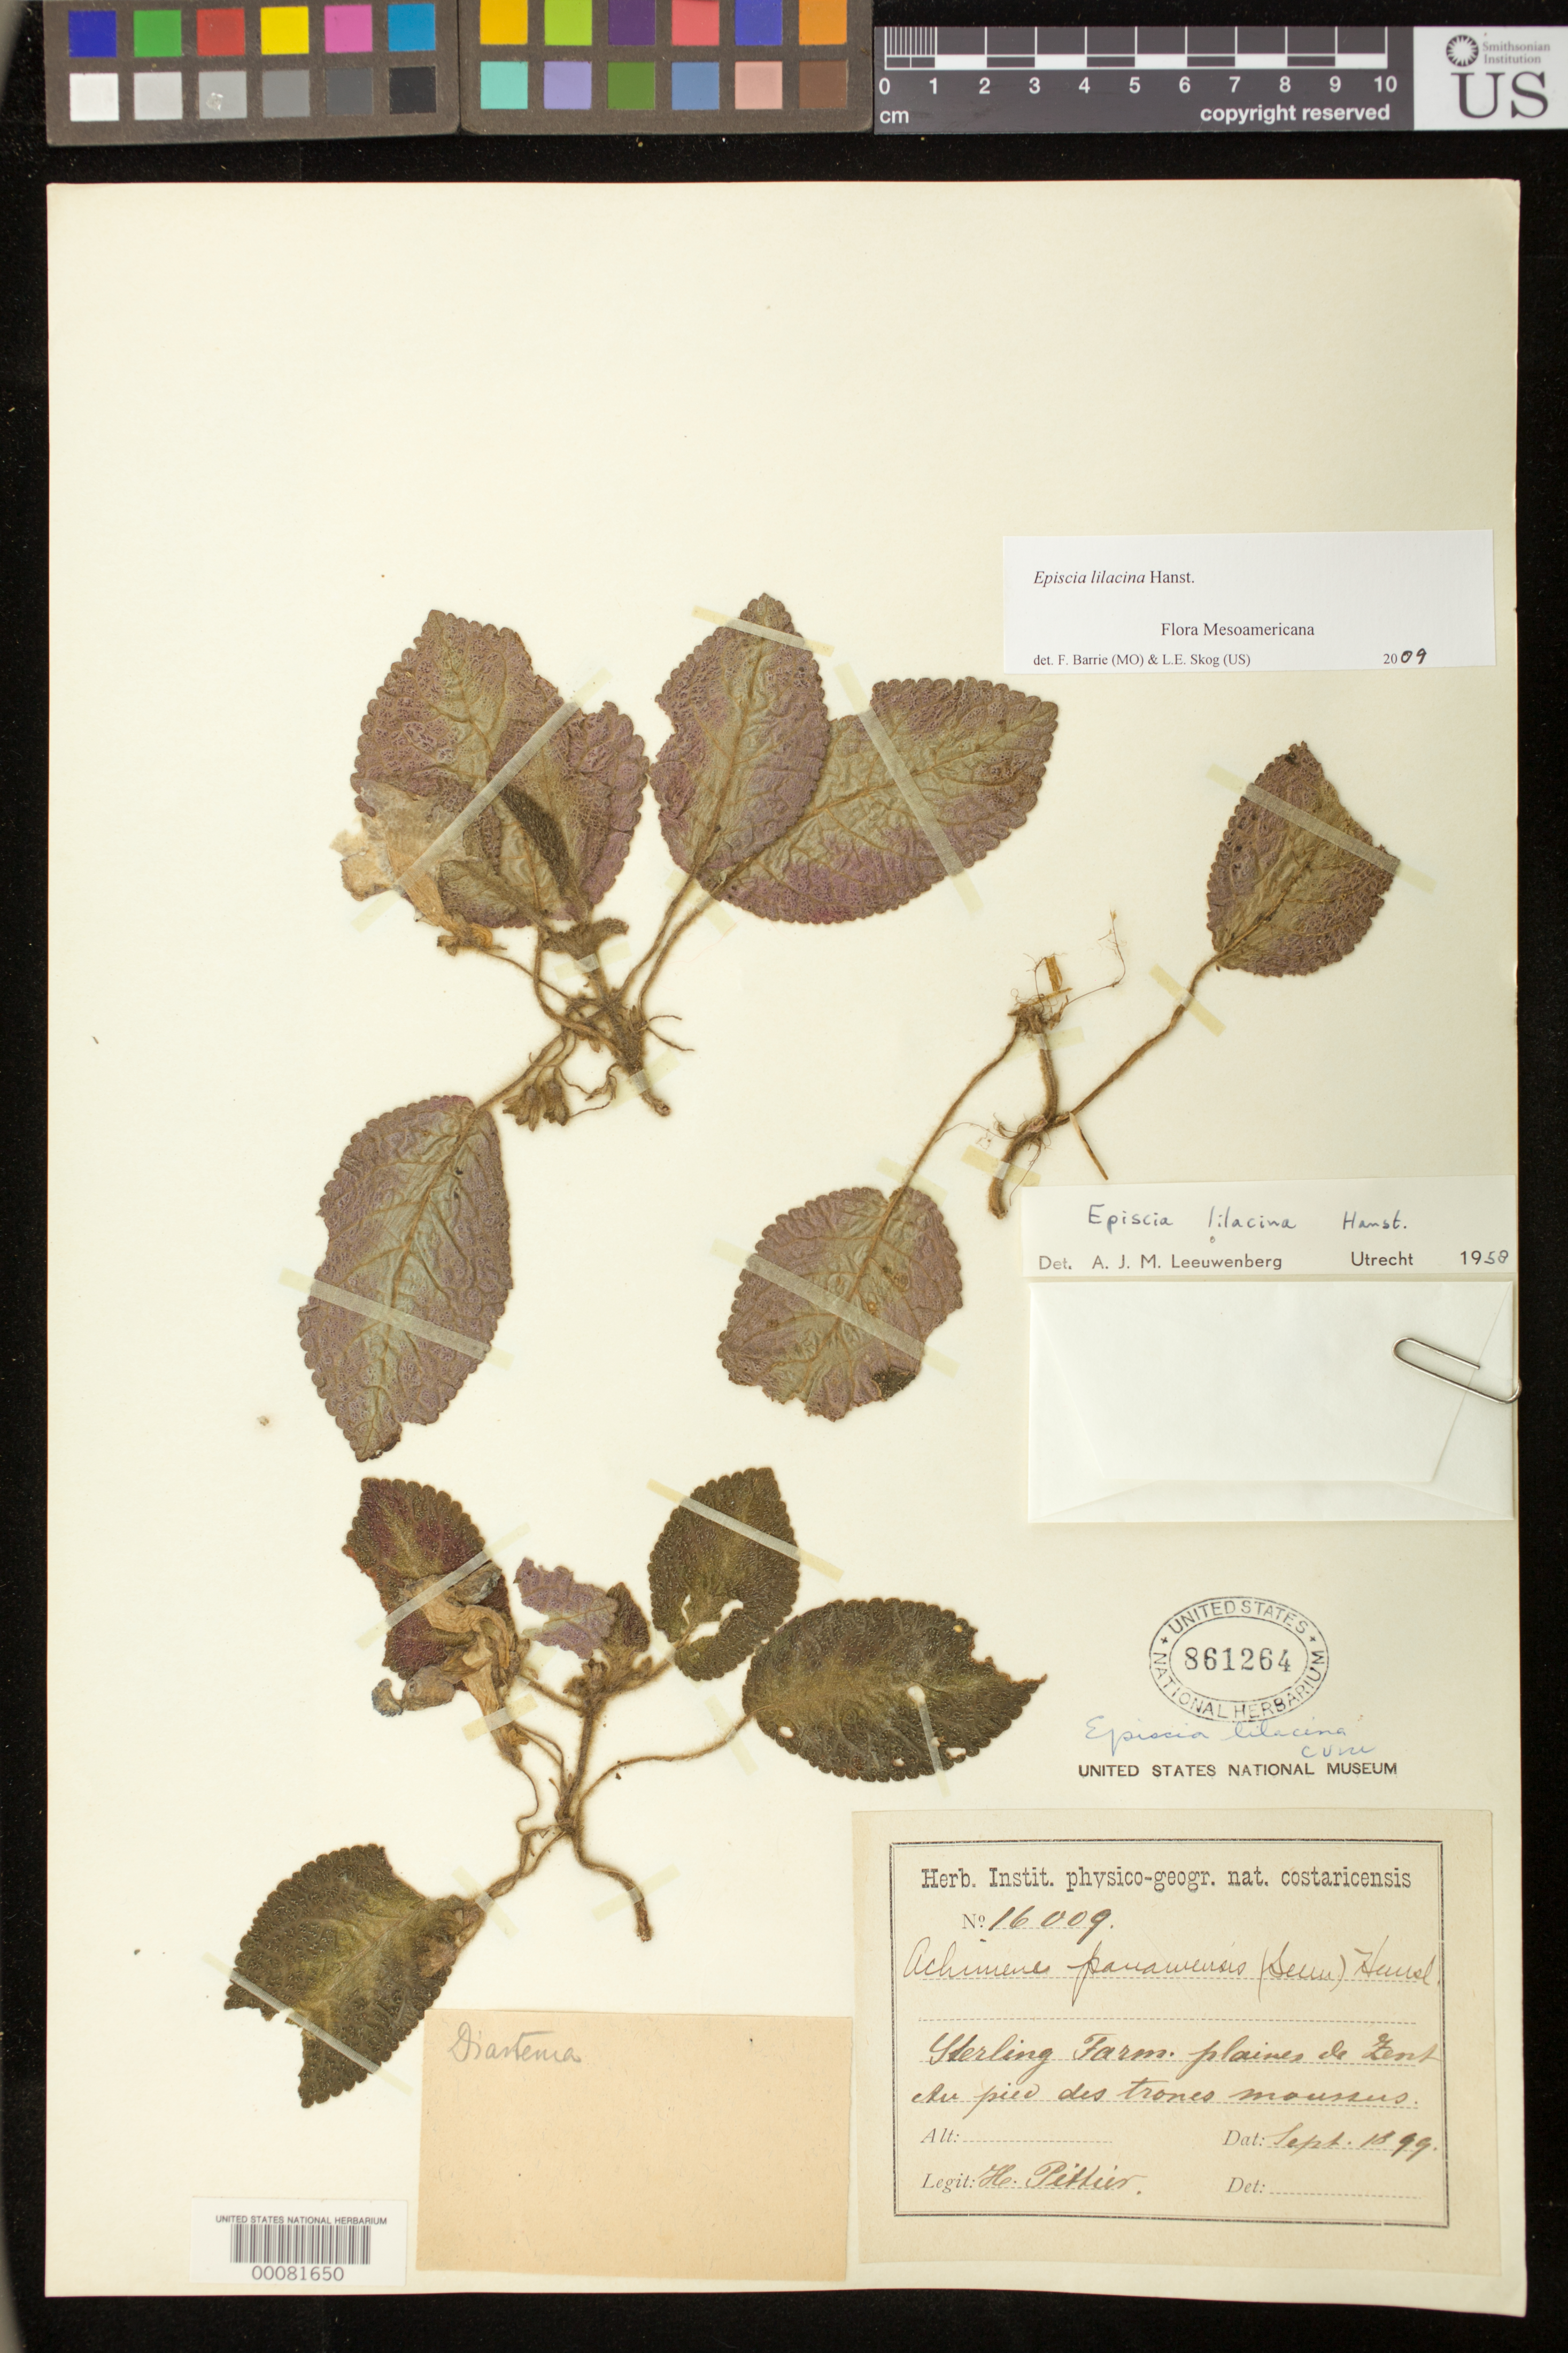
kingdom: Plantae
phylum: Tracheophyta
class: Magnoliopsida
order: Lamiales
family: Gesneriaceae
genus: Episcia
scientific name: Episcia lilacina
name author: Hanst.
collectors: H. F. Pittier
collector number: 16009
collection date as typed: Sep 1899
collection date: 1899-09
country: Costa Rica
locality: Sterling Farm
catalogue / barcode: US 861264